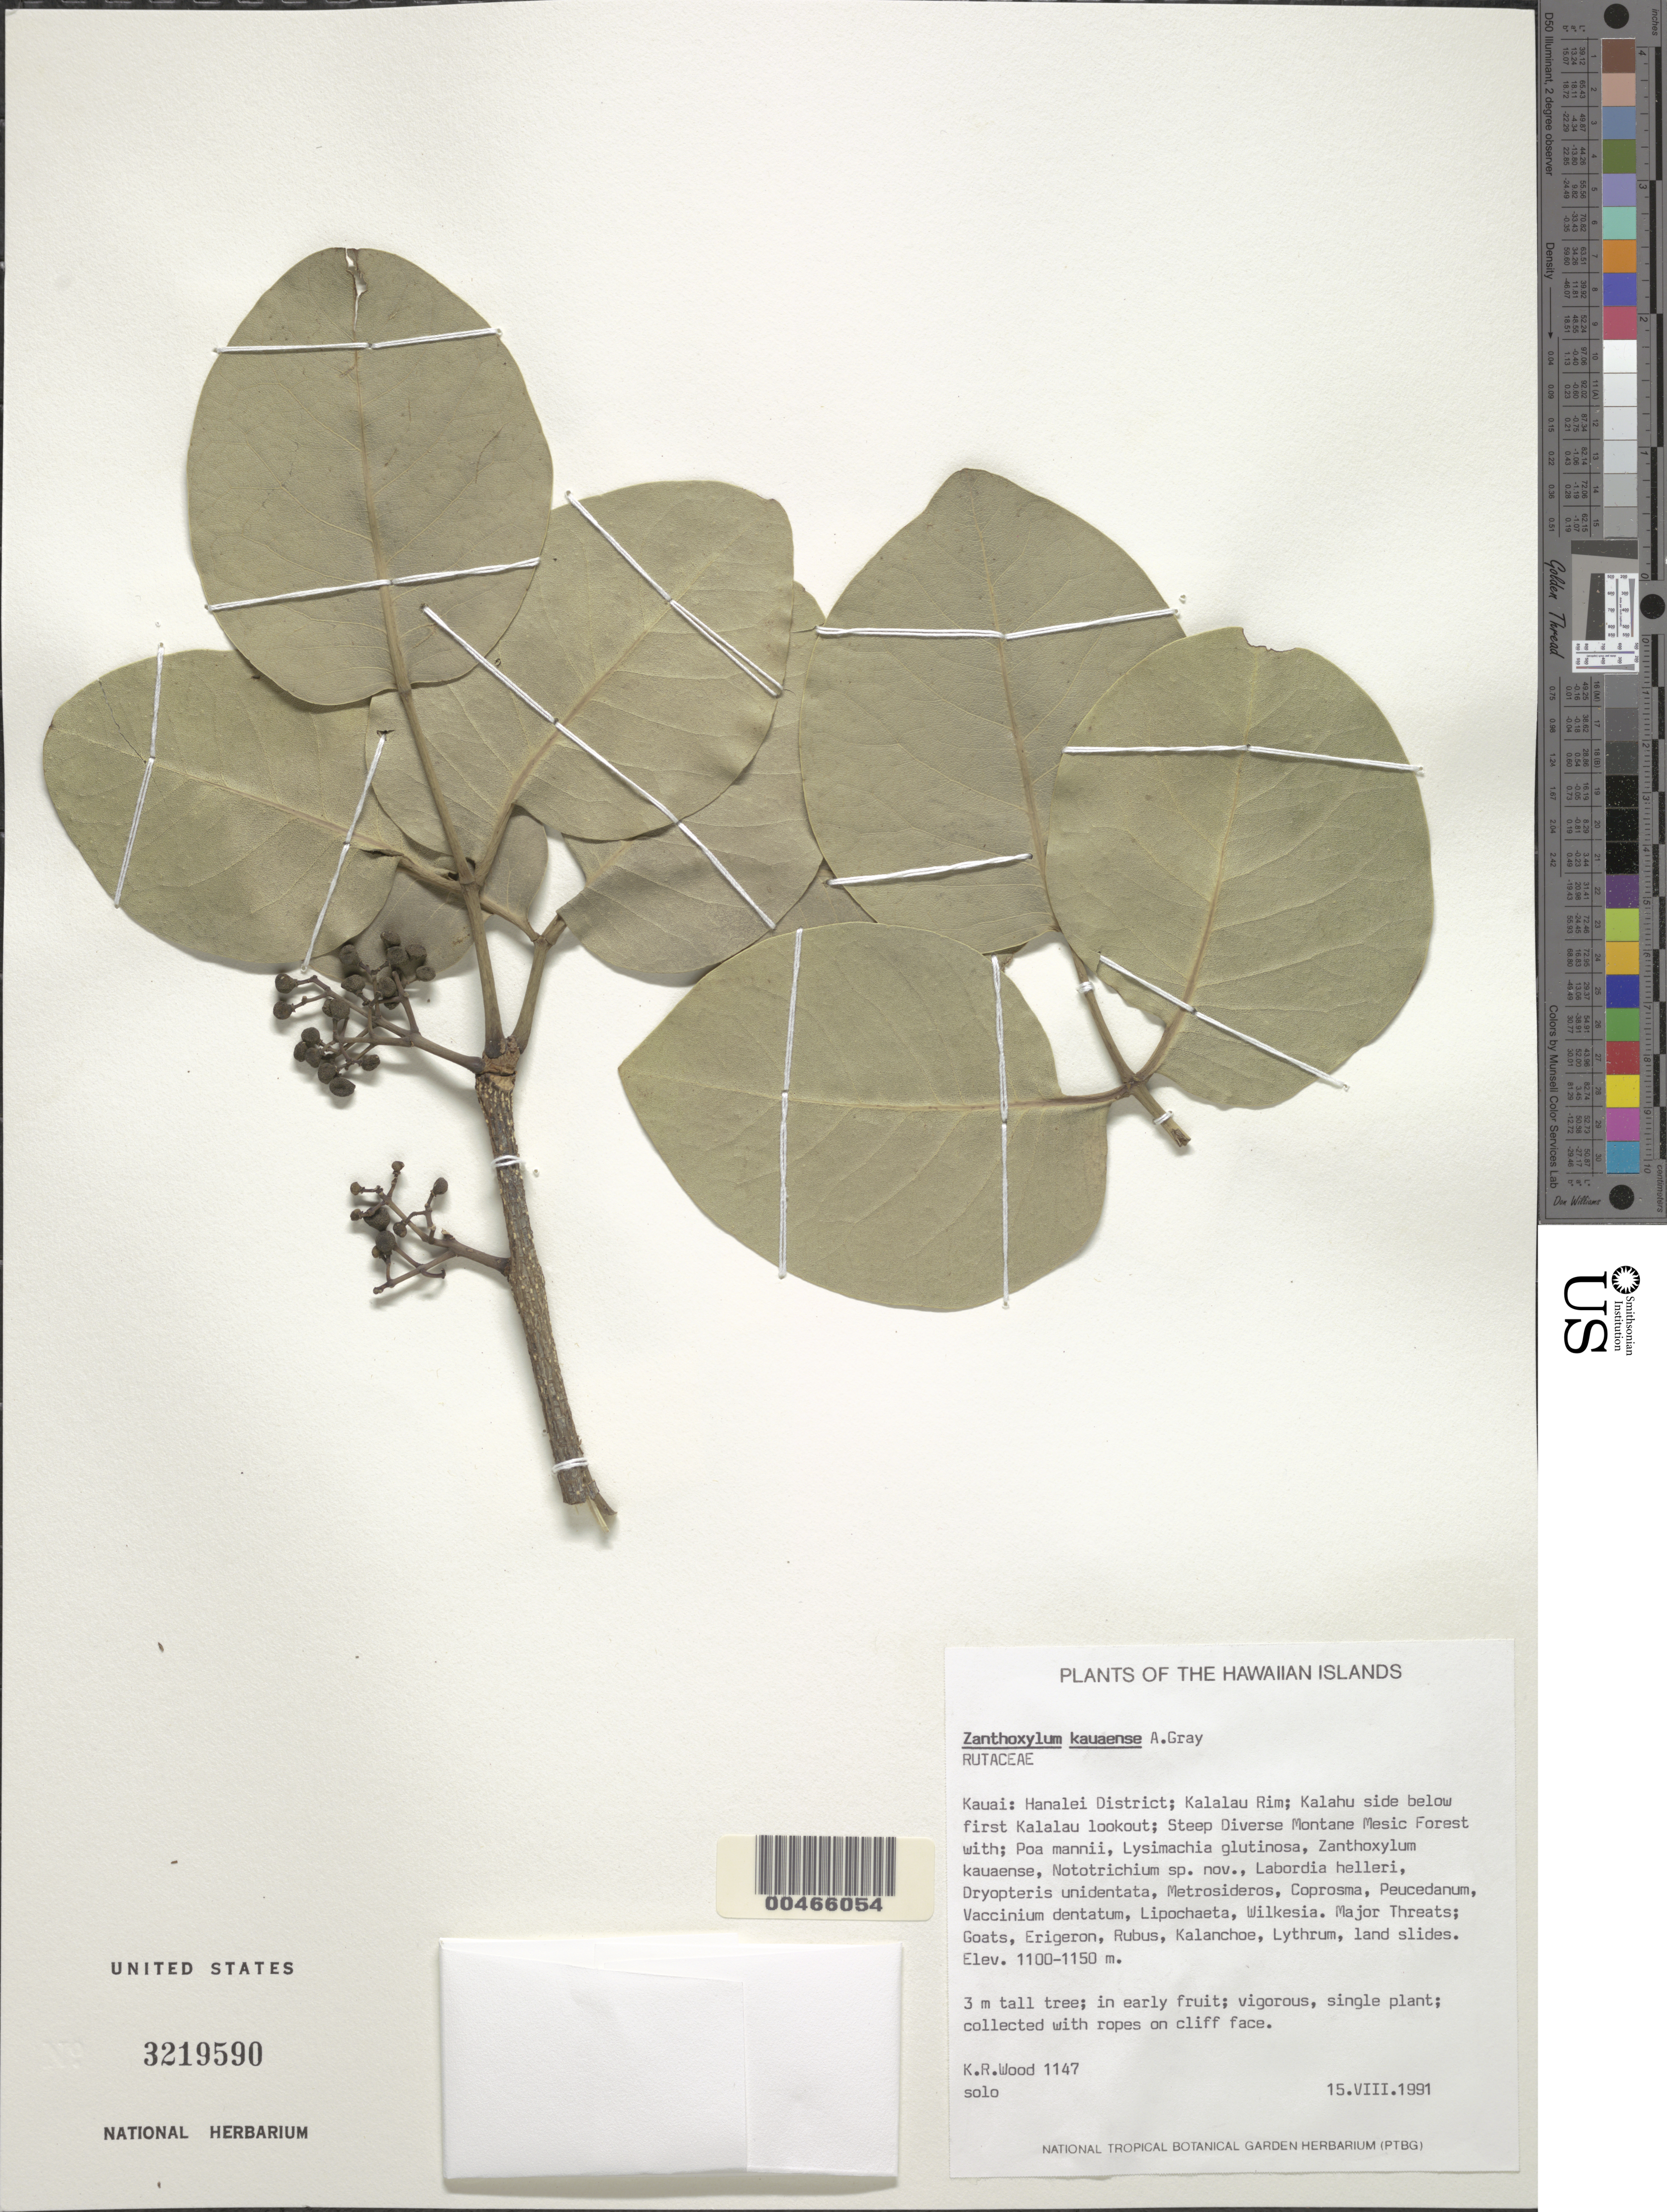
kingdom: Plantae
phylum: Tracheophyta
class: Magnoliopsida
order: Sapindales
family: Rutaceae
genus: Zanthoxylum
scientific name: Zanthoxylum kauaense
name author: A. Gray in Wilkes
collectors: K. R. Wood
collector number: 1147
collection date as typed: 15 Aug 1991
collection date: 1991-08-15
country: United States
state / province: Hawaii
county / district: Kauai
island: Kaua'i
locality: Hanalei District; Kalalau Rim; Kalahu side below first Kalalau lookout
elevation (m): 1100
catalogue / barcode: US 3219590